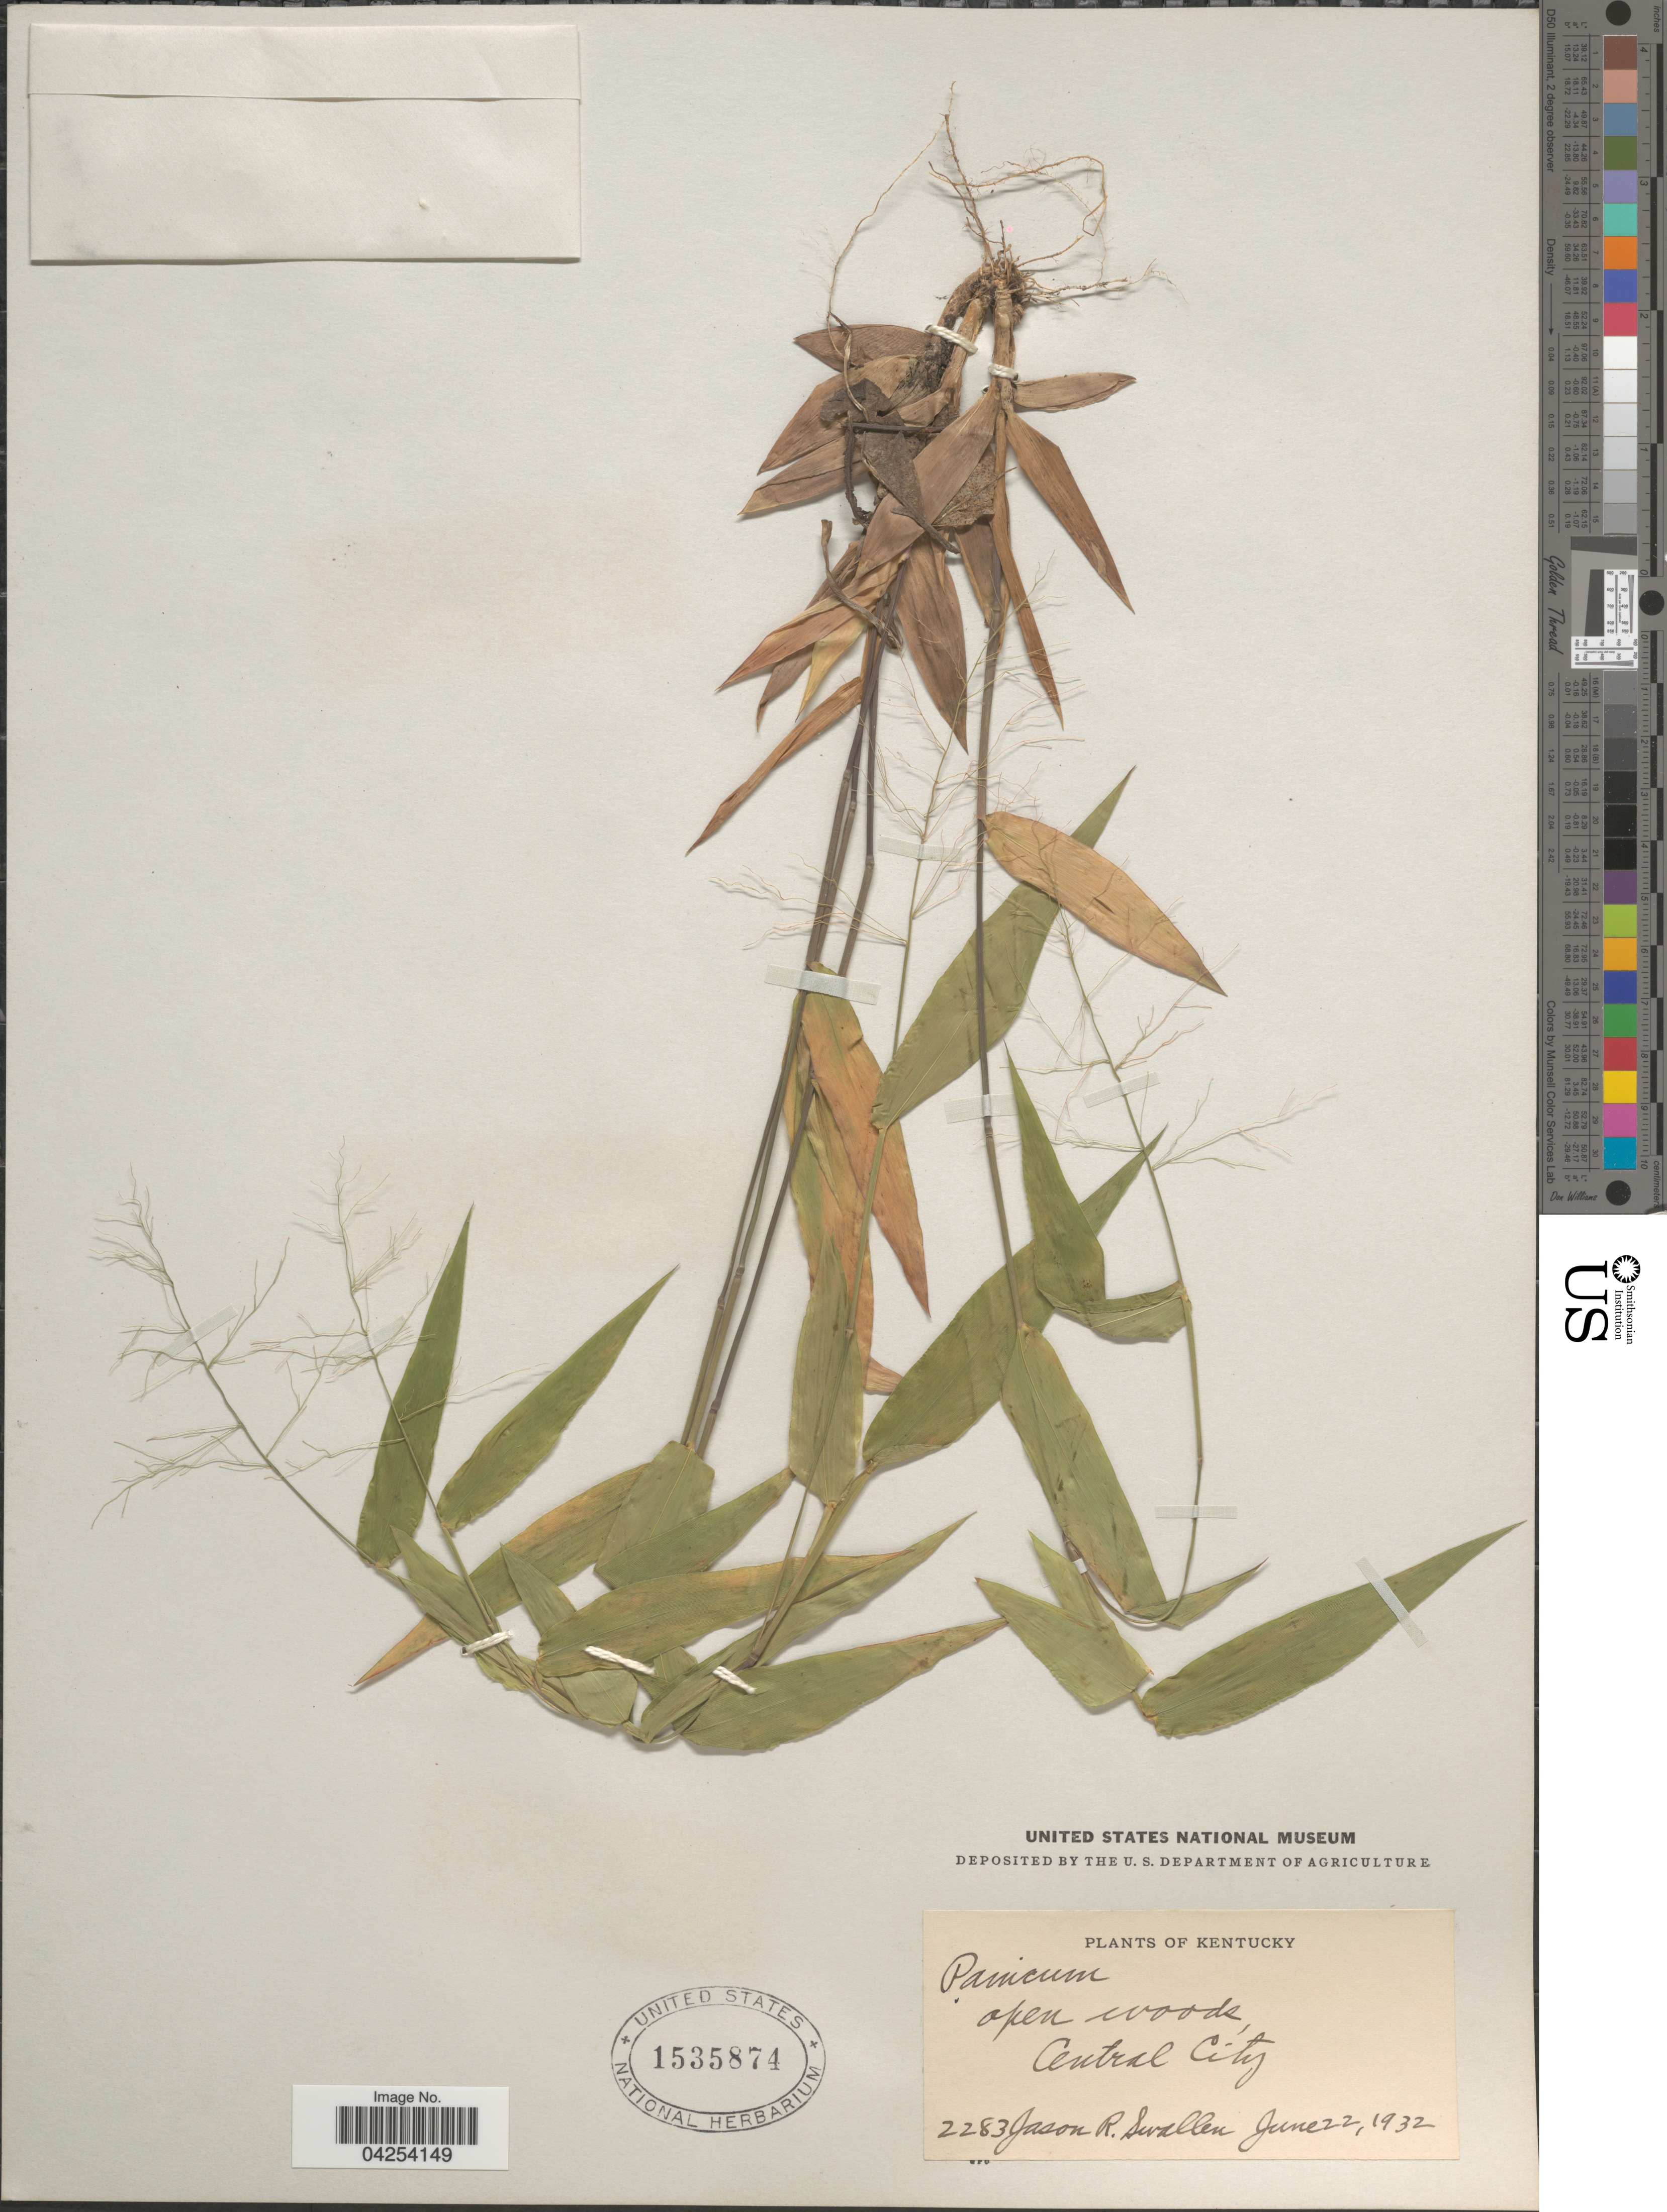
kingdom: Plantae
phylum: Tracheophyta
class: Liliopsida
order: Poales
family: Poaceae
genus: Dichanthelium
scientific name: Dichanthelium commutatum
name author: (Schult.) Gould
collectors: J. R. Swallen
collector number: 2283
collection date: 1932-06-22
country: United States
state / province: Kentucky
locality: Open woods, Central City.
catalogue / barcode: US 1535874